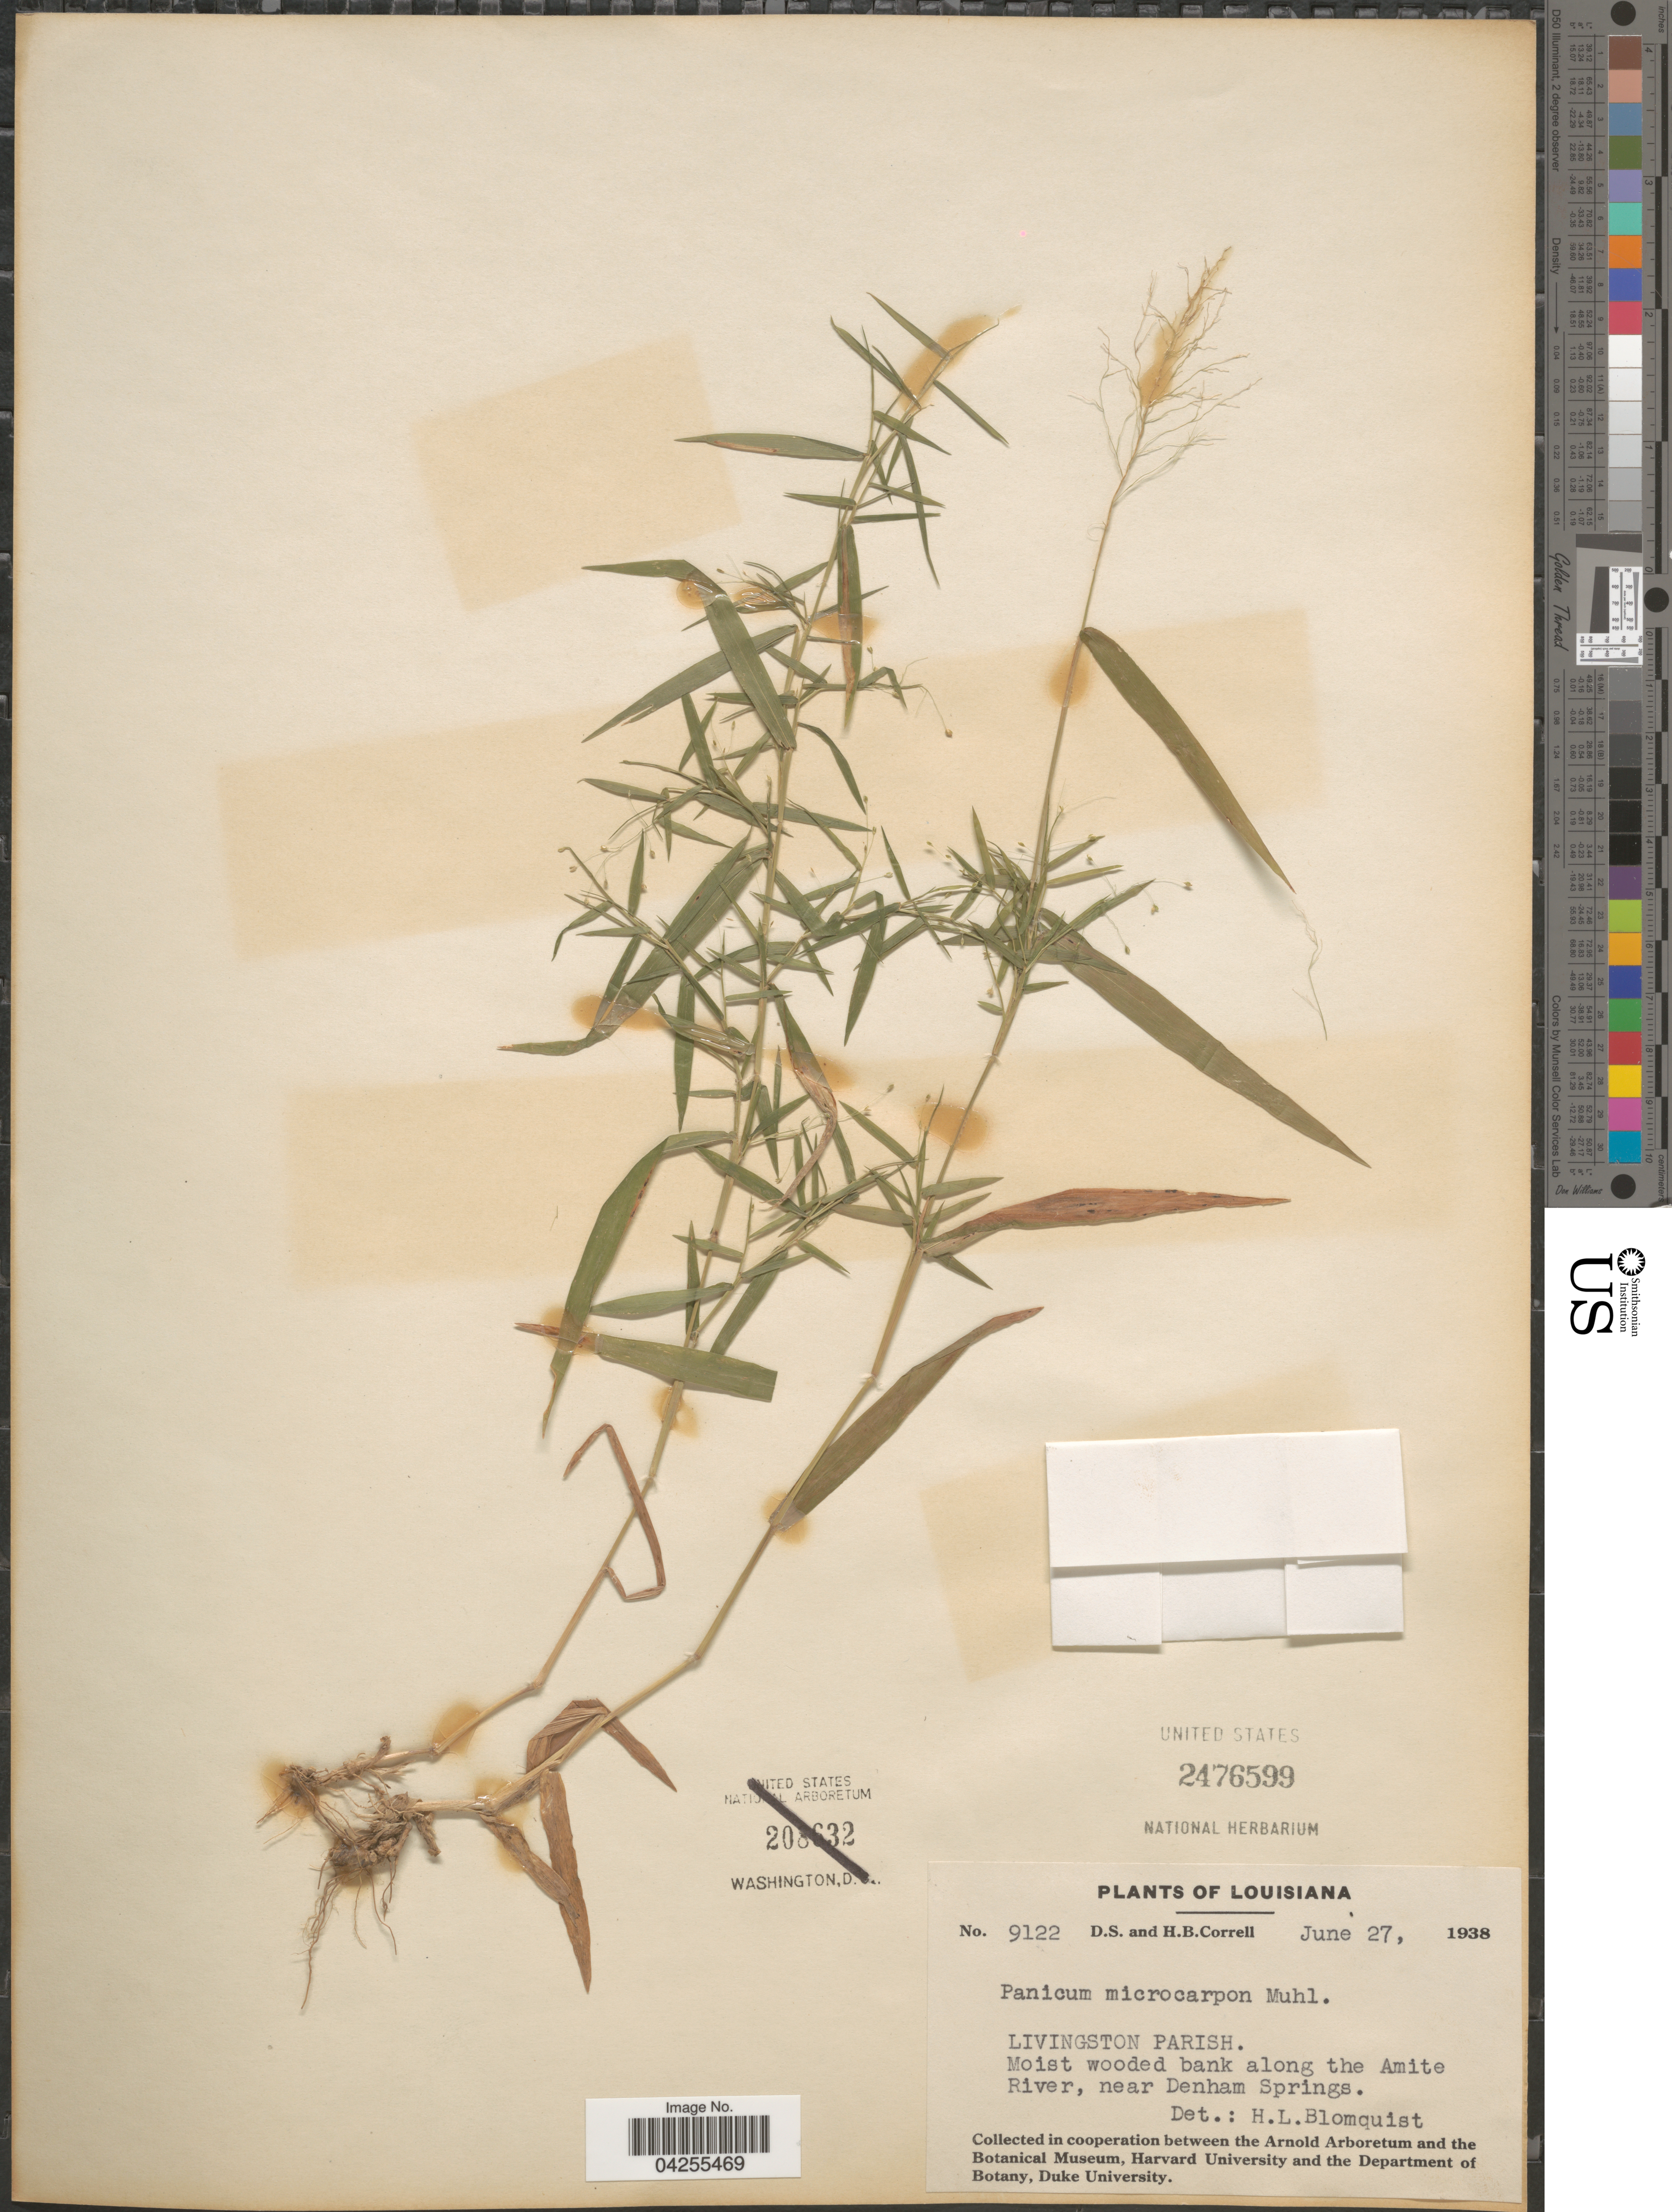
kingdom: Plantae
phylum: Tracheophyta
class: Liliopsida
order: Poales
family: Poaceae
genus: Dichanthelium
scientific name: Dichanthelium dichotomum var. dichotomum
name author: (L.) Gould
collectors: D. S. Correll & H. Correll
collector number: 9122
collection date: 1938-06-27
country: United States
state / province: Louisiana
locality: Livingston Parish. Moist wooded bank along the Amite River, near Denham Springs.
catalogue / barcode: US 2476599